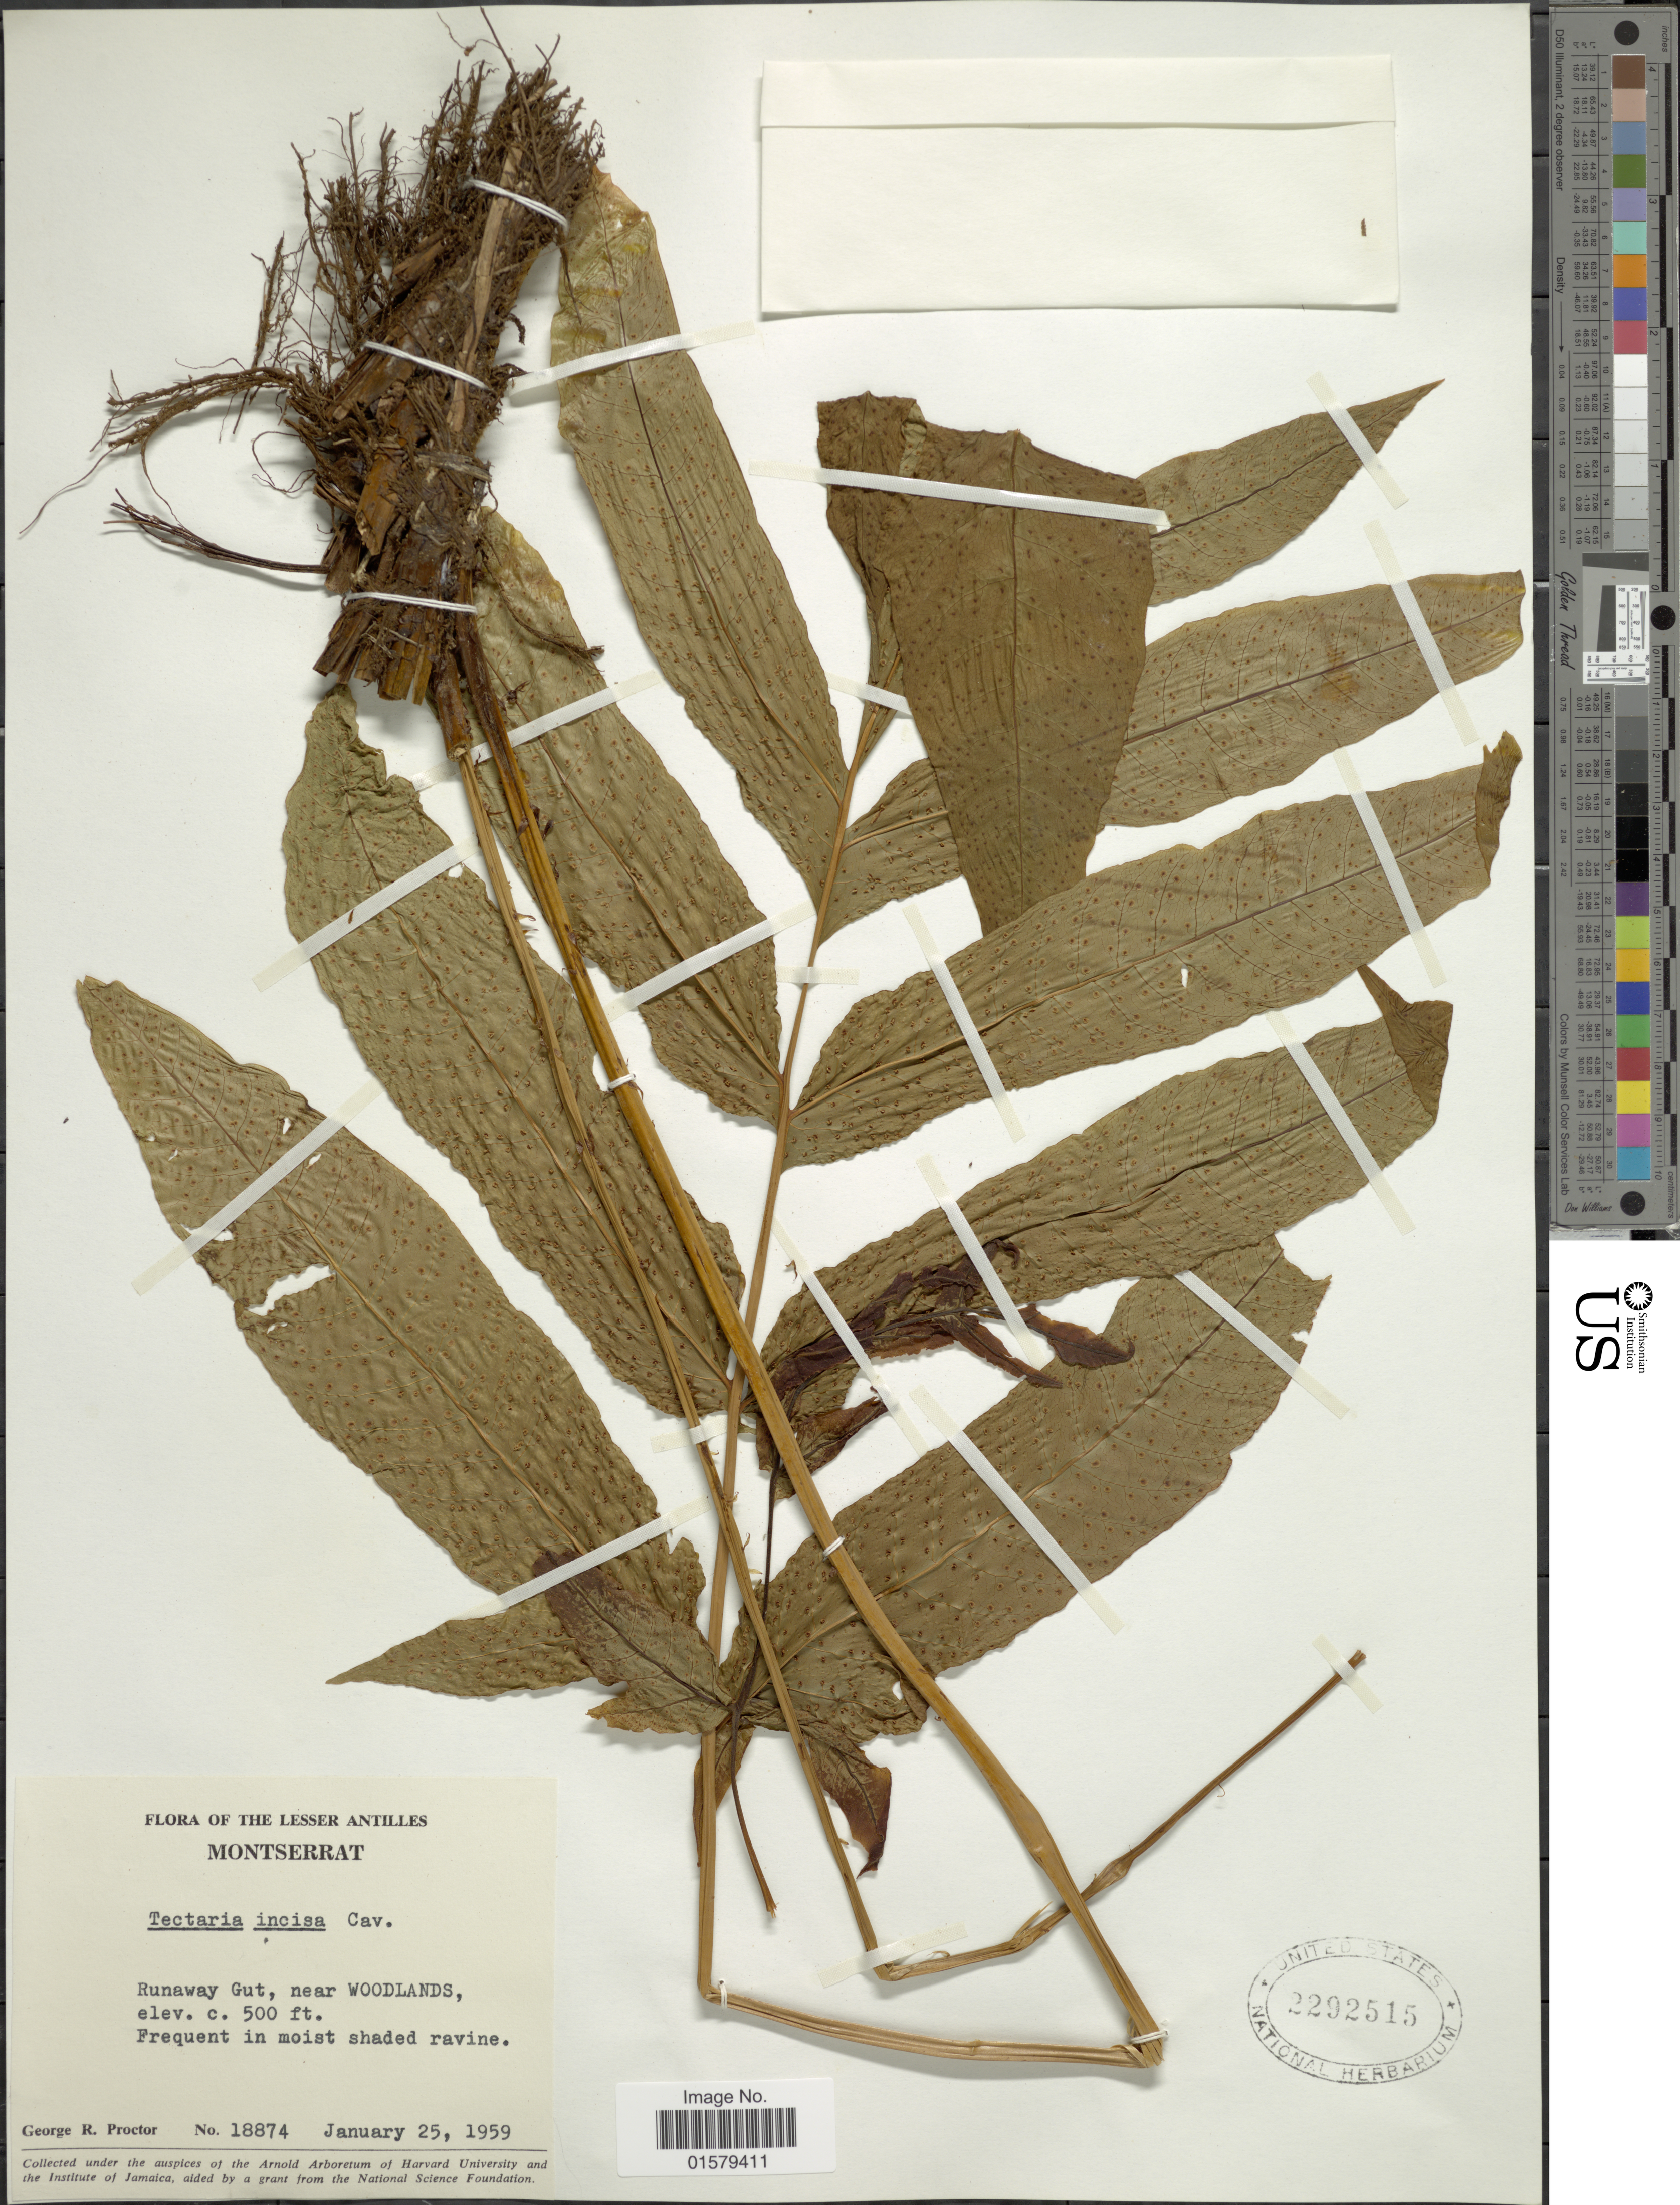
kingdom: Plantae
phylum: Tracheophyta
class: Polypodiopsida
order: Polypodiales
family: Tectariaceae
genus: Tectaria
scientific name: Tectaria incisa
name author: Cav.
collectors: G. R. Proctor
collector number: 18874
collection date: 1959-01-25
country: Montserrat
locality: The Lesser Antilles, Runaway Gut, near Woodlands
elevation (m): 152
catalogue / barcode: US 2292515